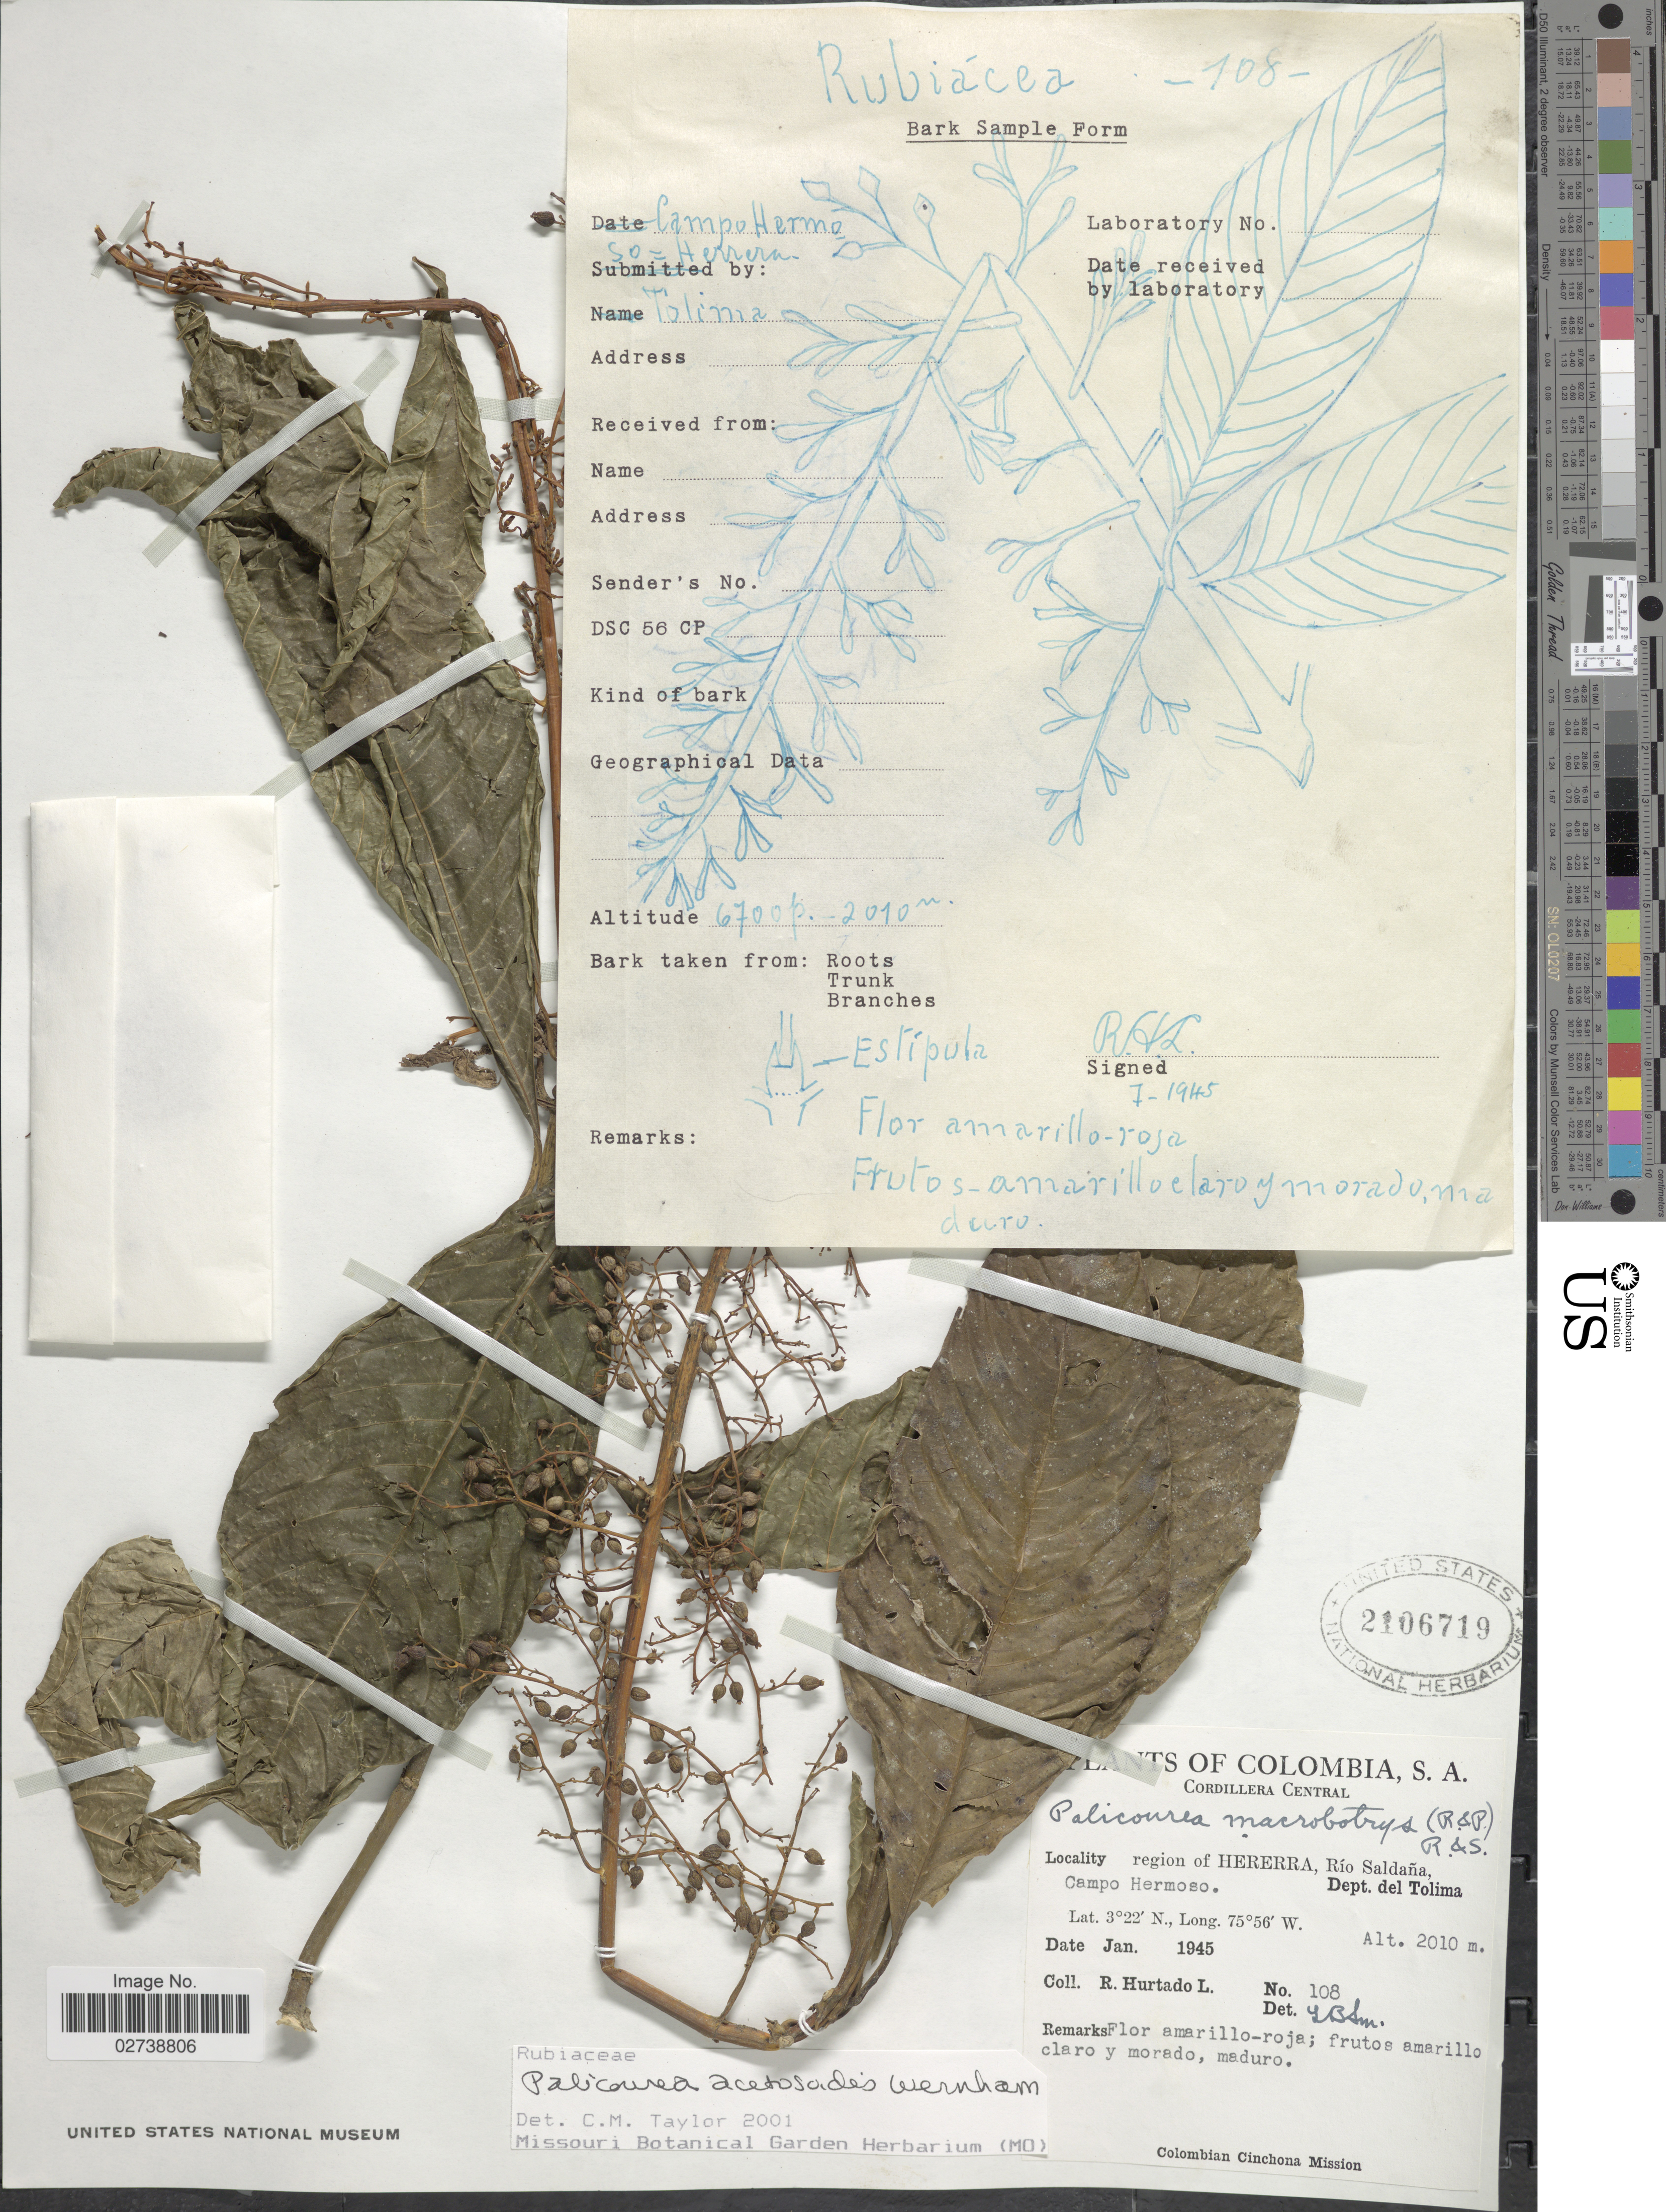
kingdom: Plantae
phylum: Tracheophyta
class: Magnoliopsida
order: Gentianales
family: Rubiaceae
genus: Palicourea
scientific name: Palicourea acetosoides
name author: Wernham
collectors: R. Hurtado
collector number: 108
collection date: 1945-01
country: Colombia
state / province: Tolima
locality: Cordillera Central, region of Hererra, Río Saldaña, Dept del Tolima, Campo Hermoso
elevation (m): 2010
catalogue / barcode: US 2106716